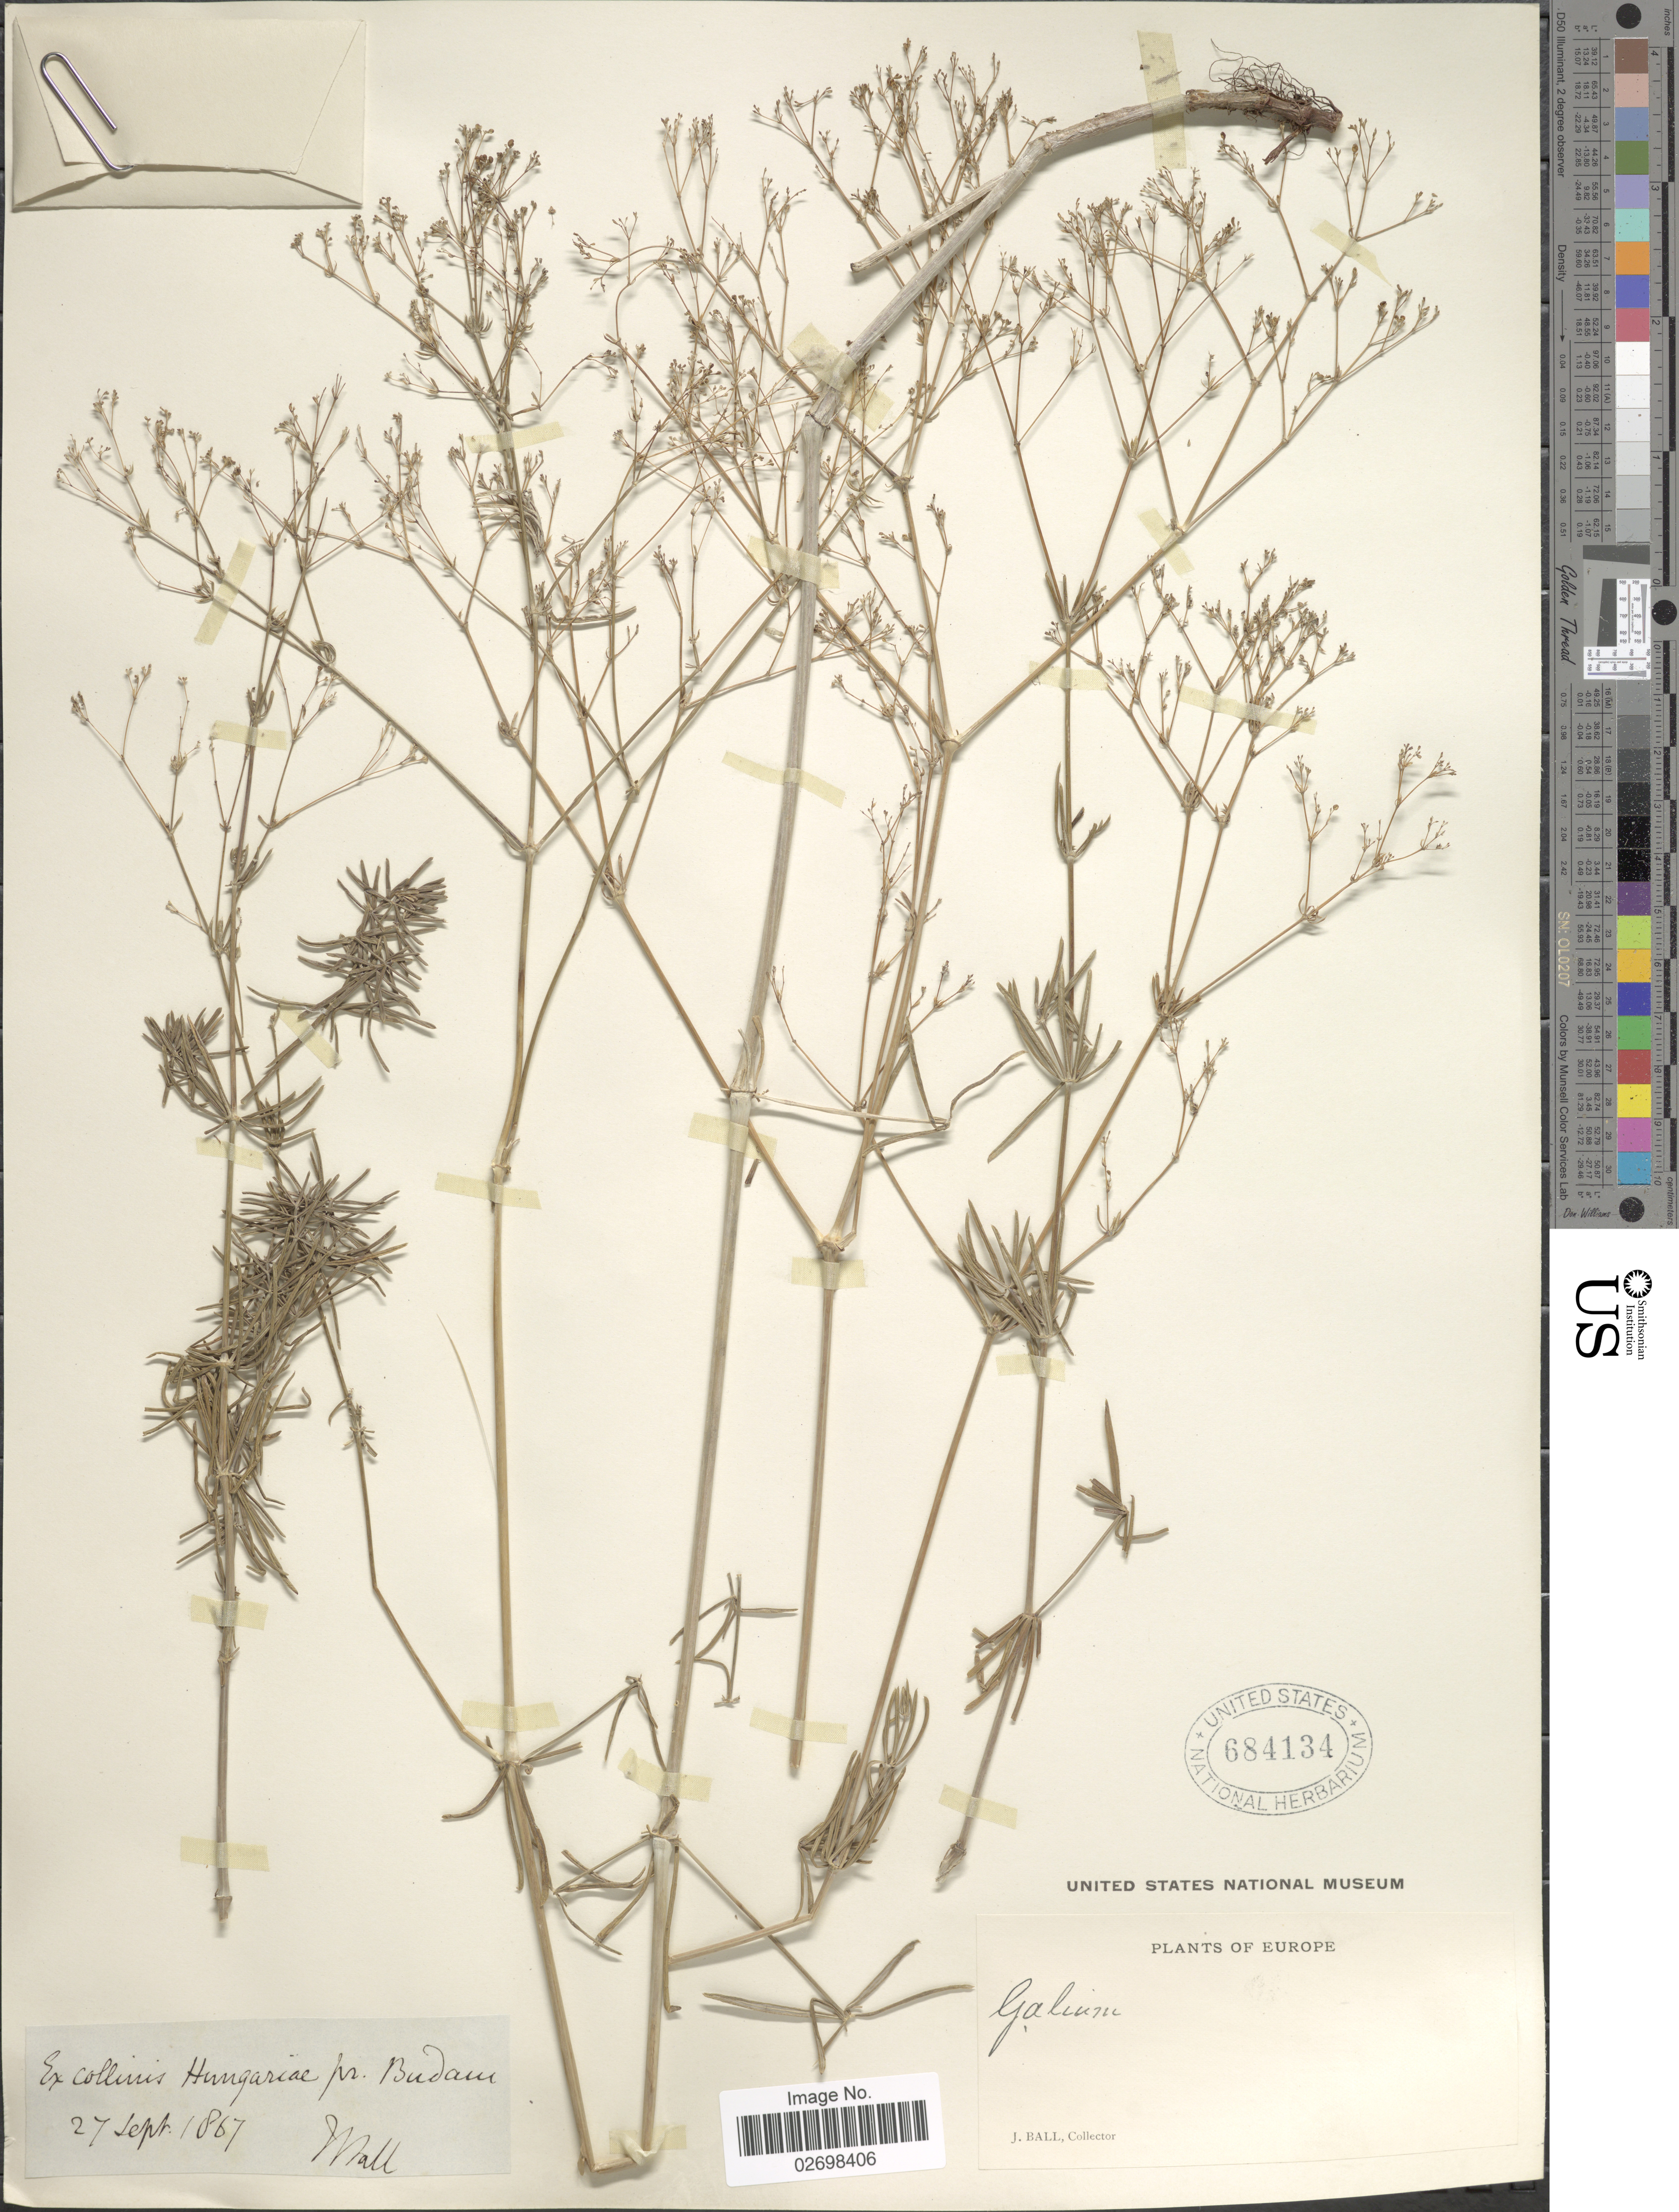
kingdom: Plantae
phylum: Tracheophyta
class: Magnoliopsida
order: Gentianales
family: Rubiaceae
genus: Galium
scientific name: Galium sp.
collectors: J. Ball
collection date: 1867-09-27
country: Hungary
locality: Collinis Hungariae pr. Budan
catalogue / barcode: US 684134